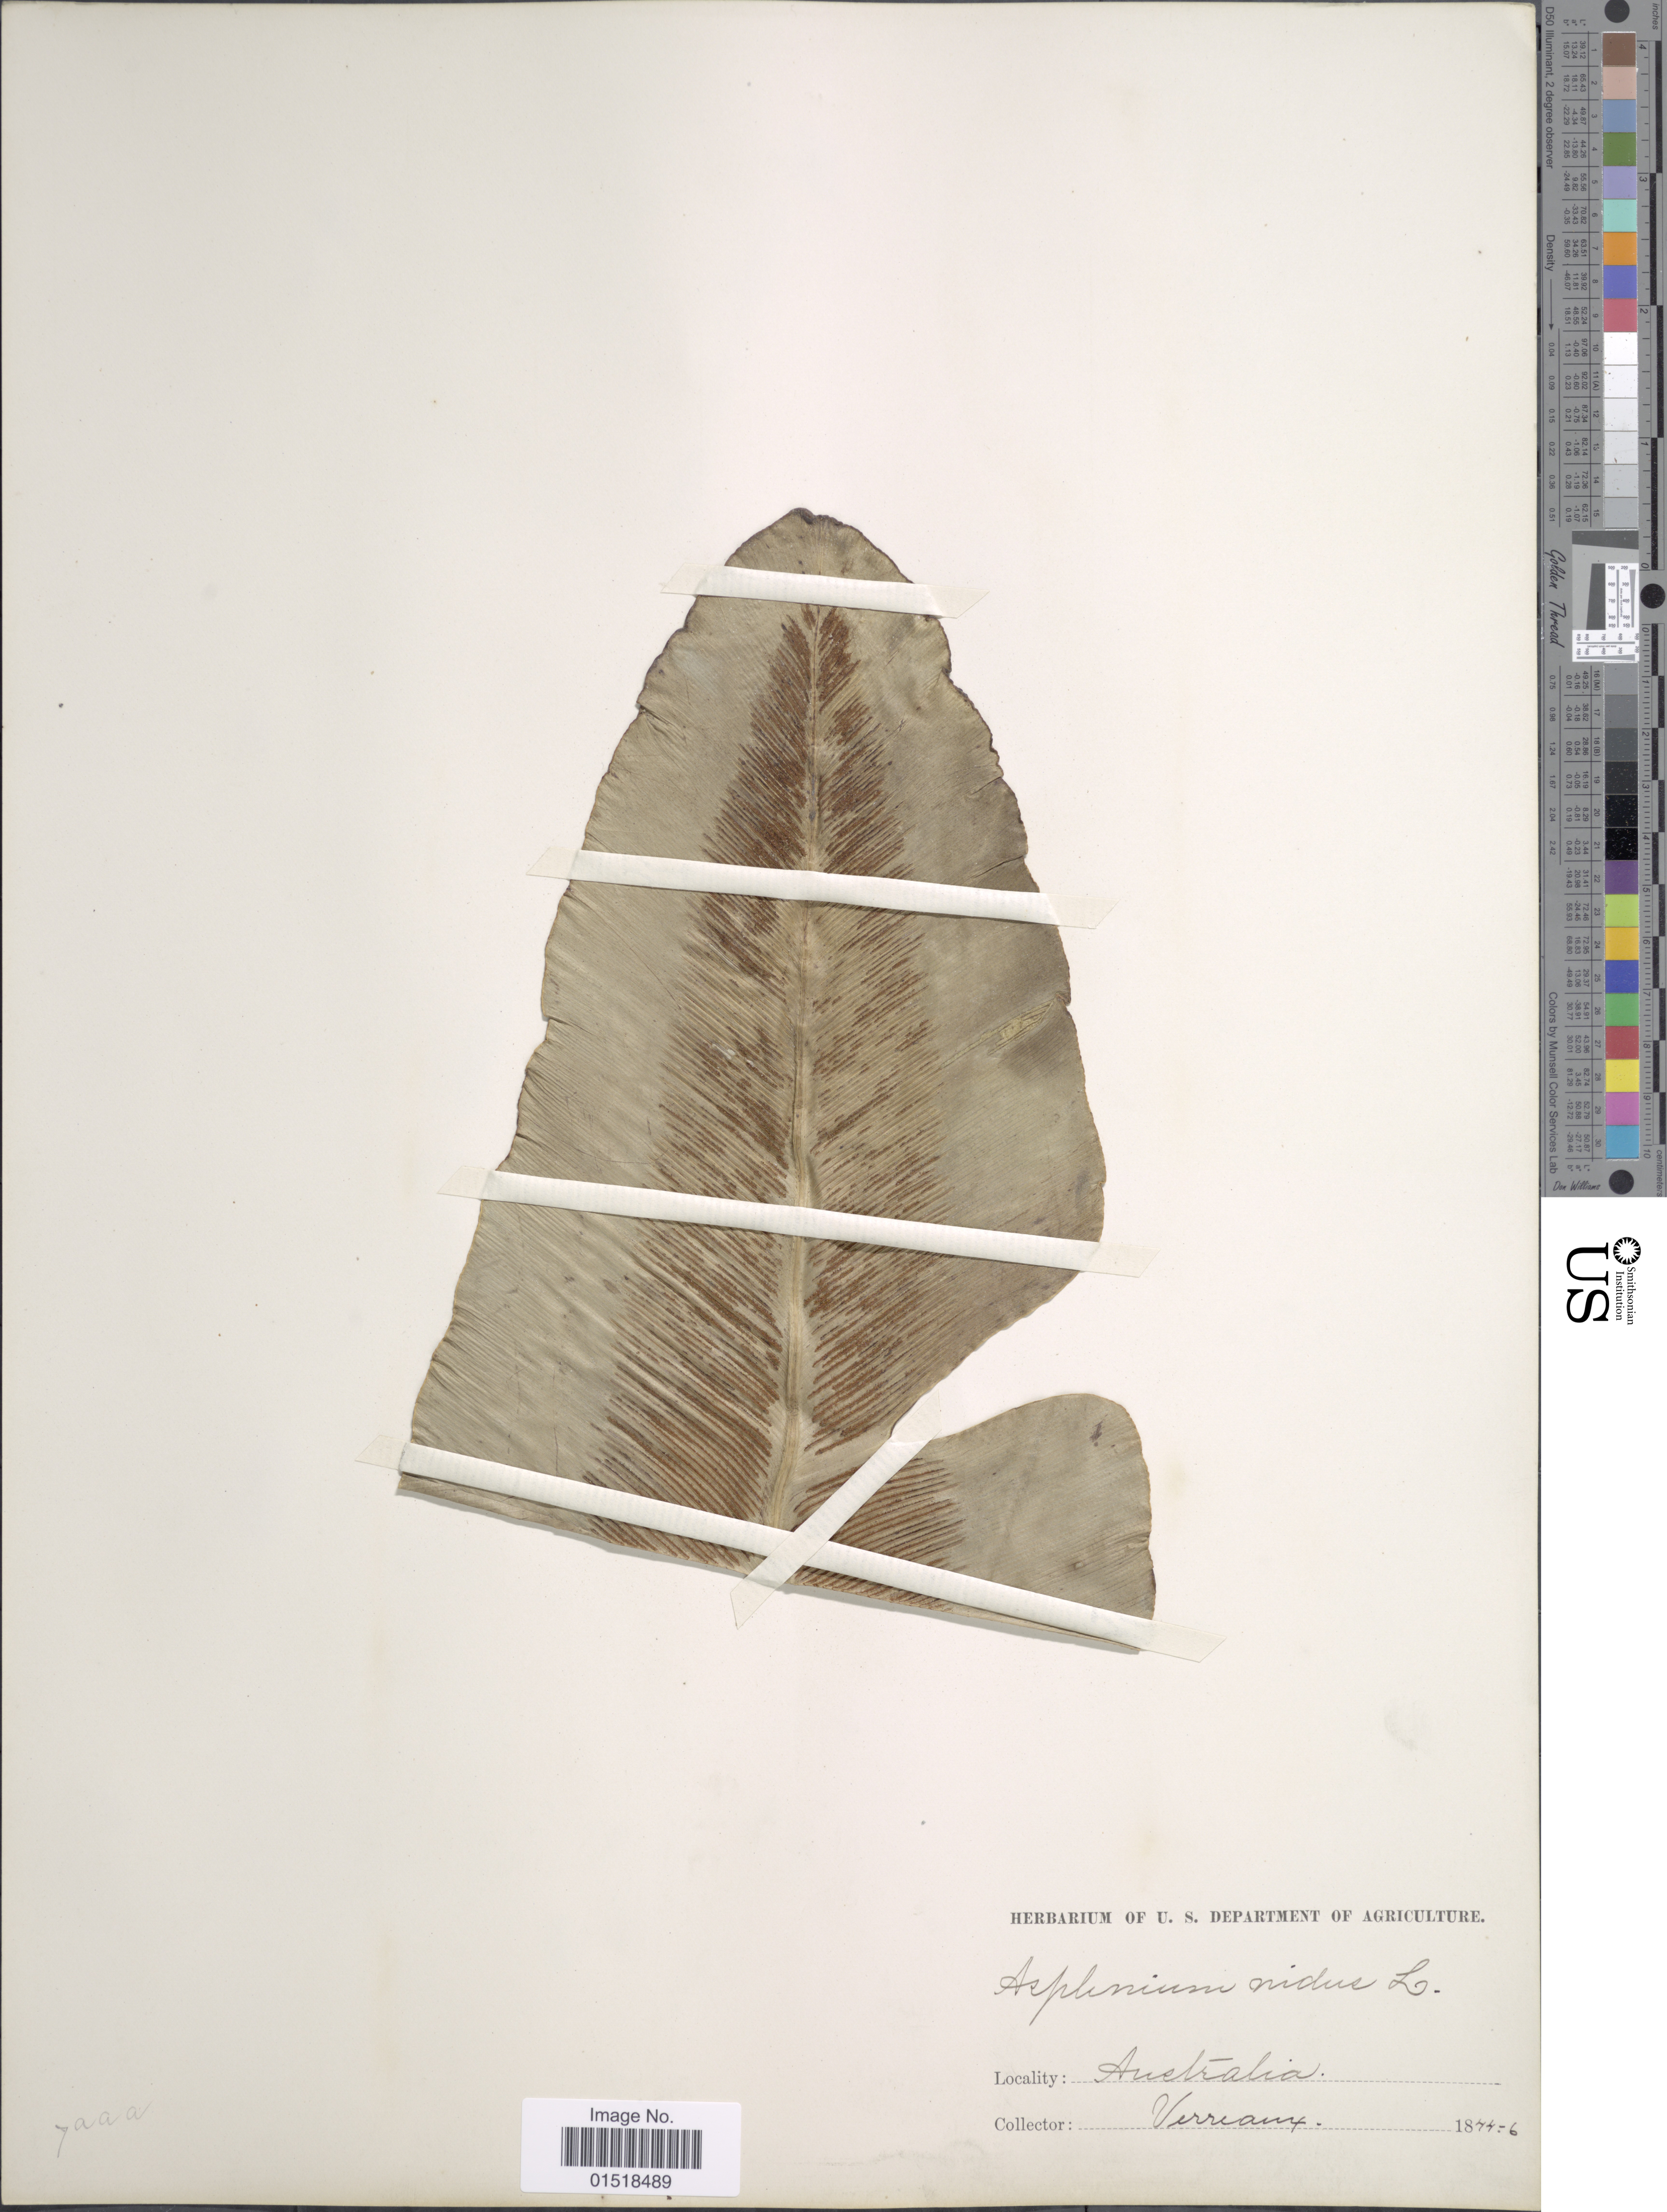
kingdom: Plantae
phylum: Tracheophyta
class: Polypodiopsida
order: Polypodiales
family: Aspleniaceae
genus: Asplenium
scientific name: Asplenium nidus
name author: L.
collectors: Verreaux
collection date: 1844/1846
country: Australia